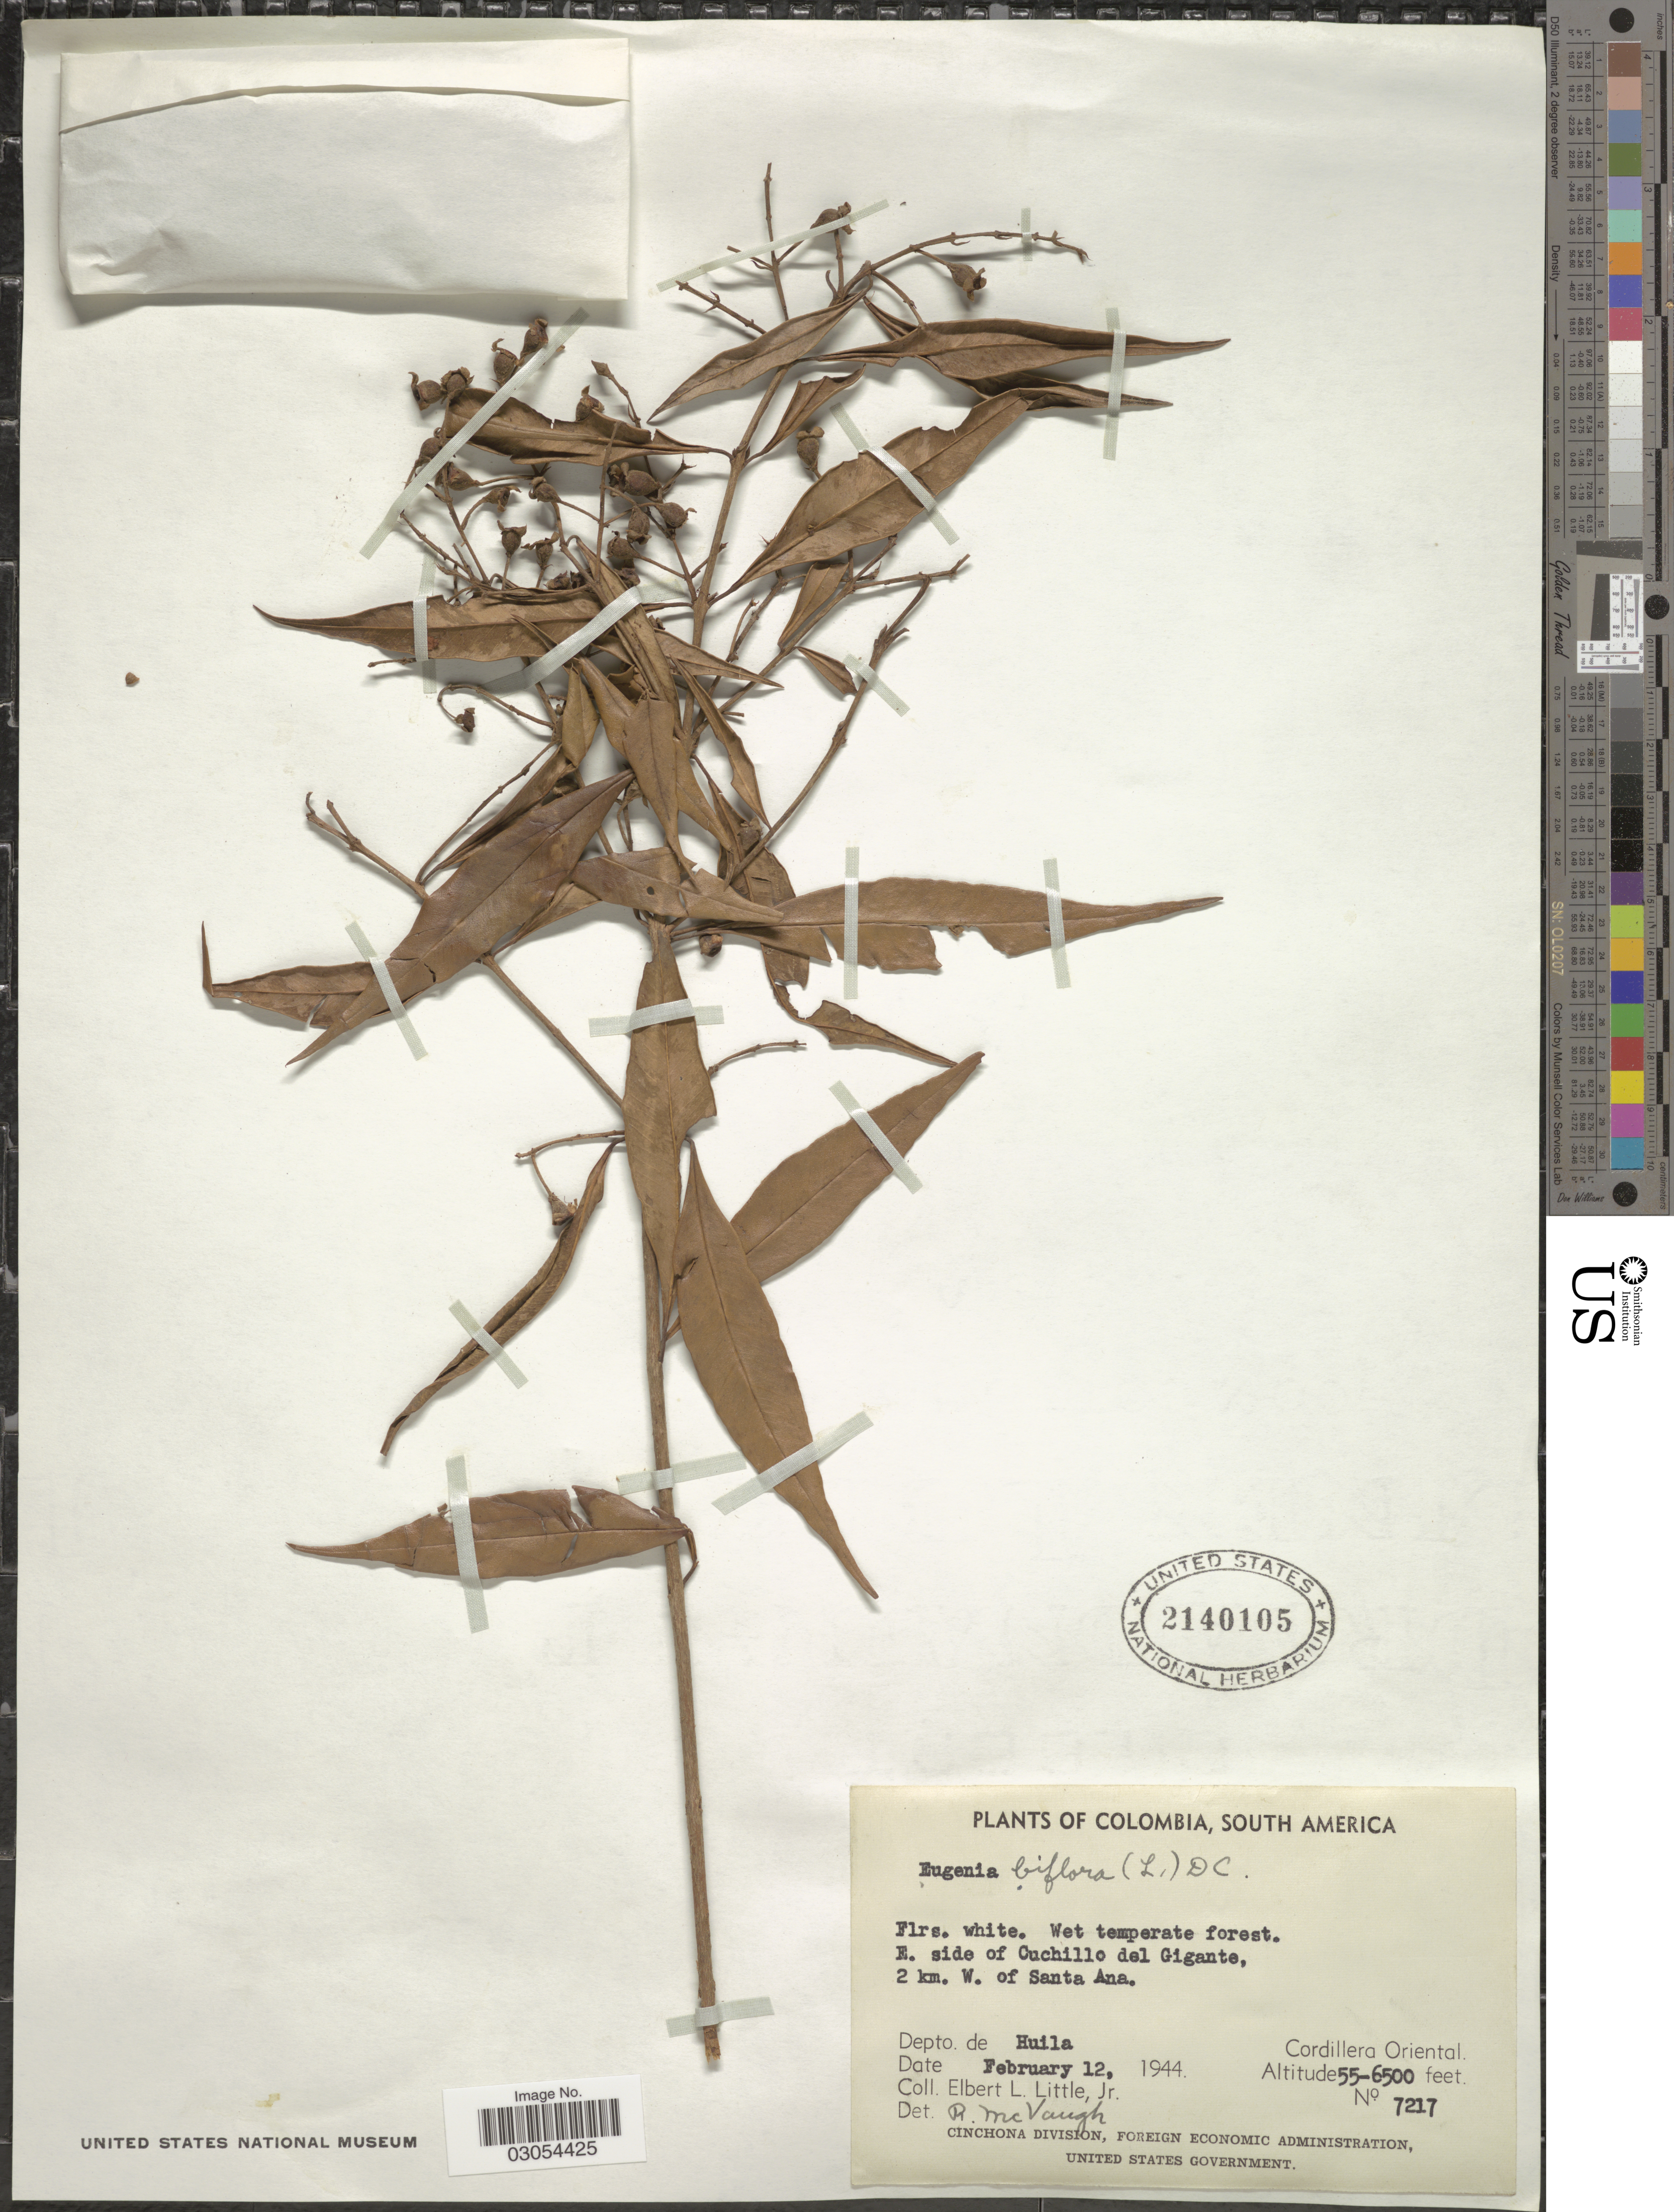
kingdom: Plantae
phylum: Tracheophyta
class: Magnoliopsida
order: Myrtales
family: Myrtaceae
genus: Eugenia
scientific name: Eugenia biflora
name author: (L.) DC.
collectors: E. L. Little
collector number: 7217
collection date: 1944-02-12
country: Colombia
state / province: Huila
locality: E. side of Cuchillo del Gigante, 2 km. W. of Santa Ana. Depto. de Huila. Cordillera Oriental.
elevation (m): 1676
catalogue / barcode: US 2140105